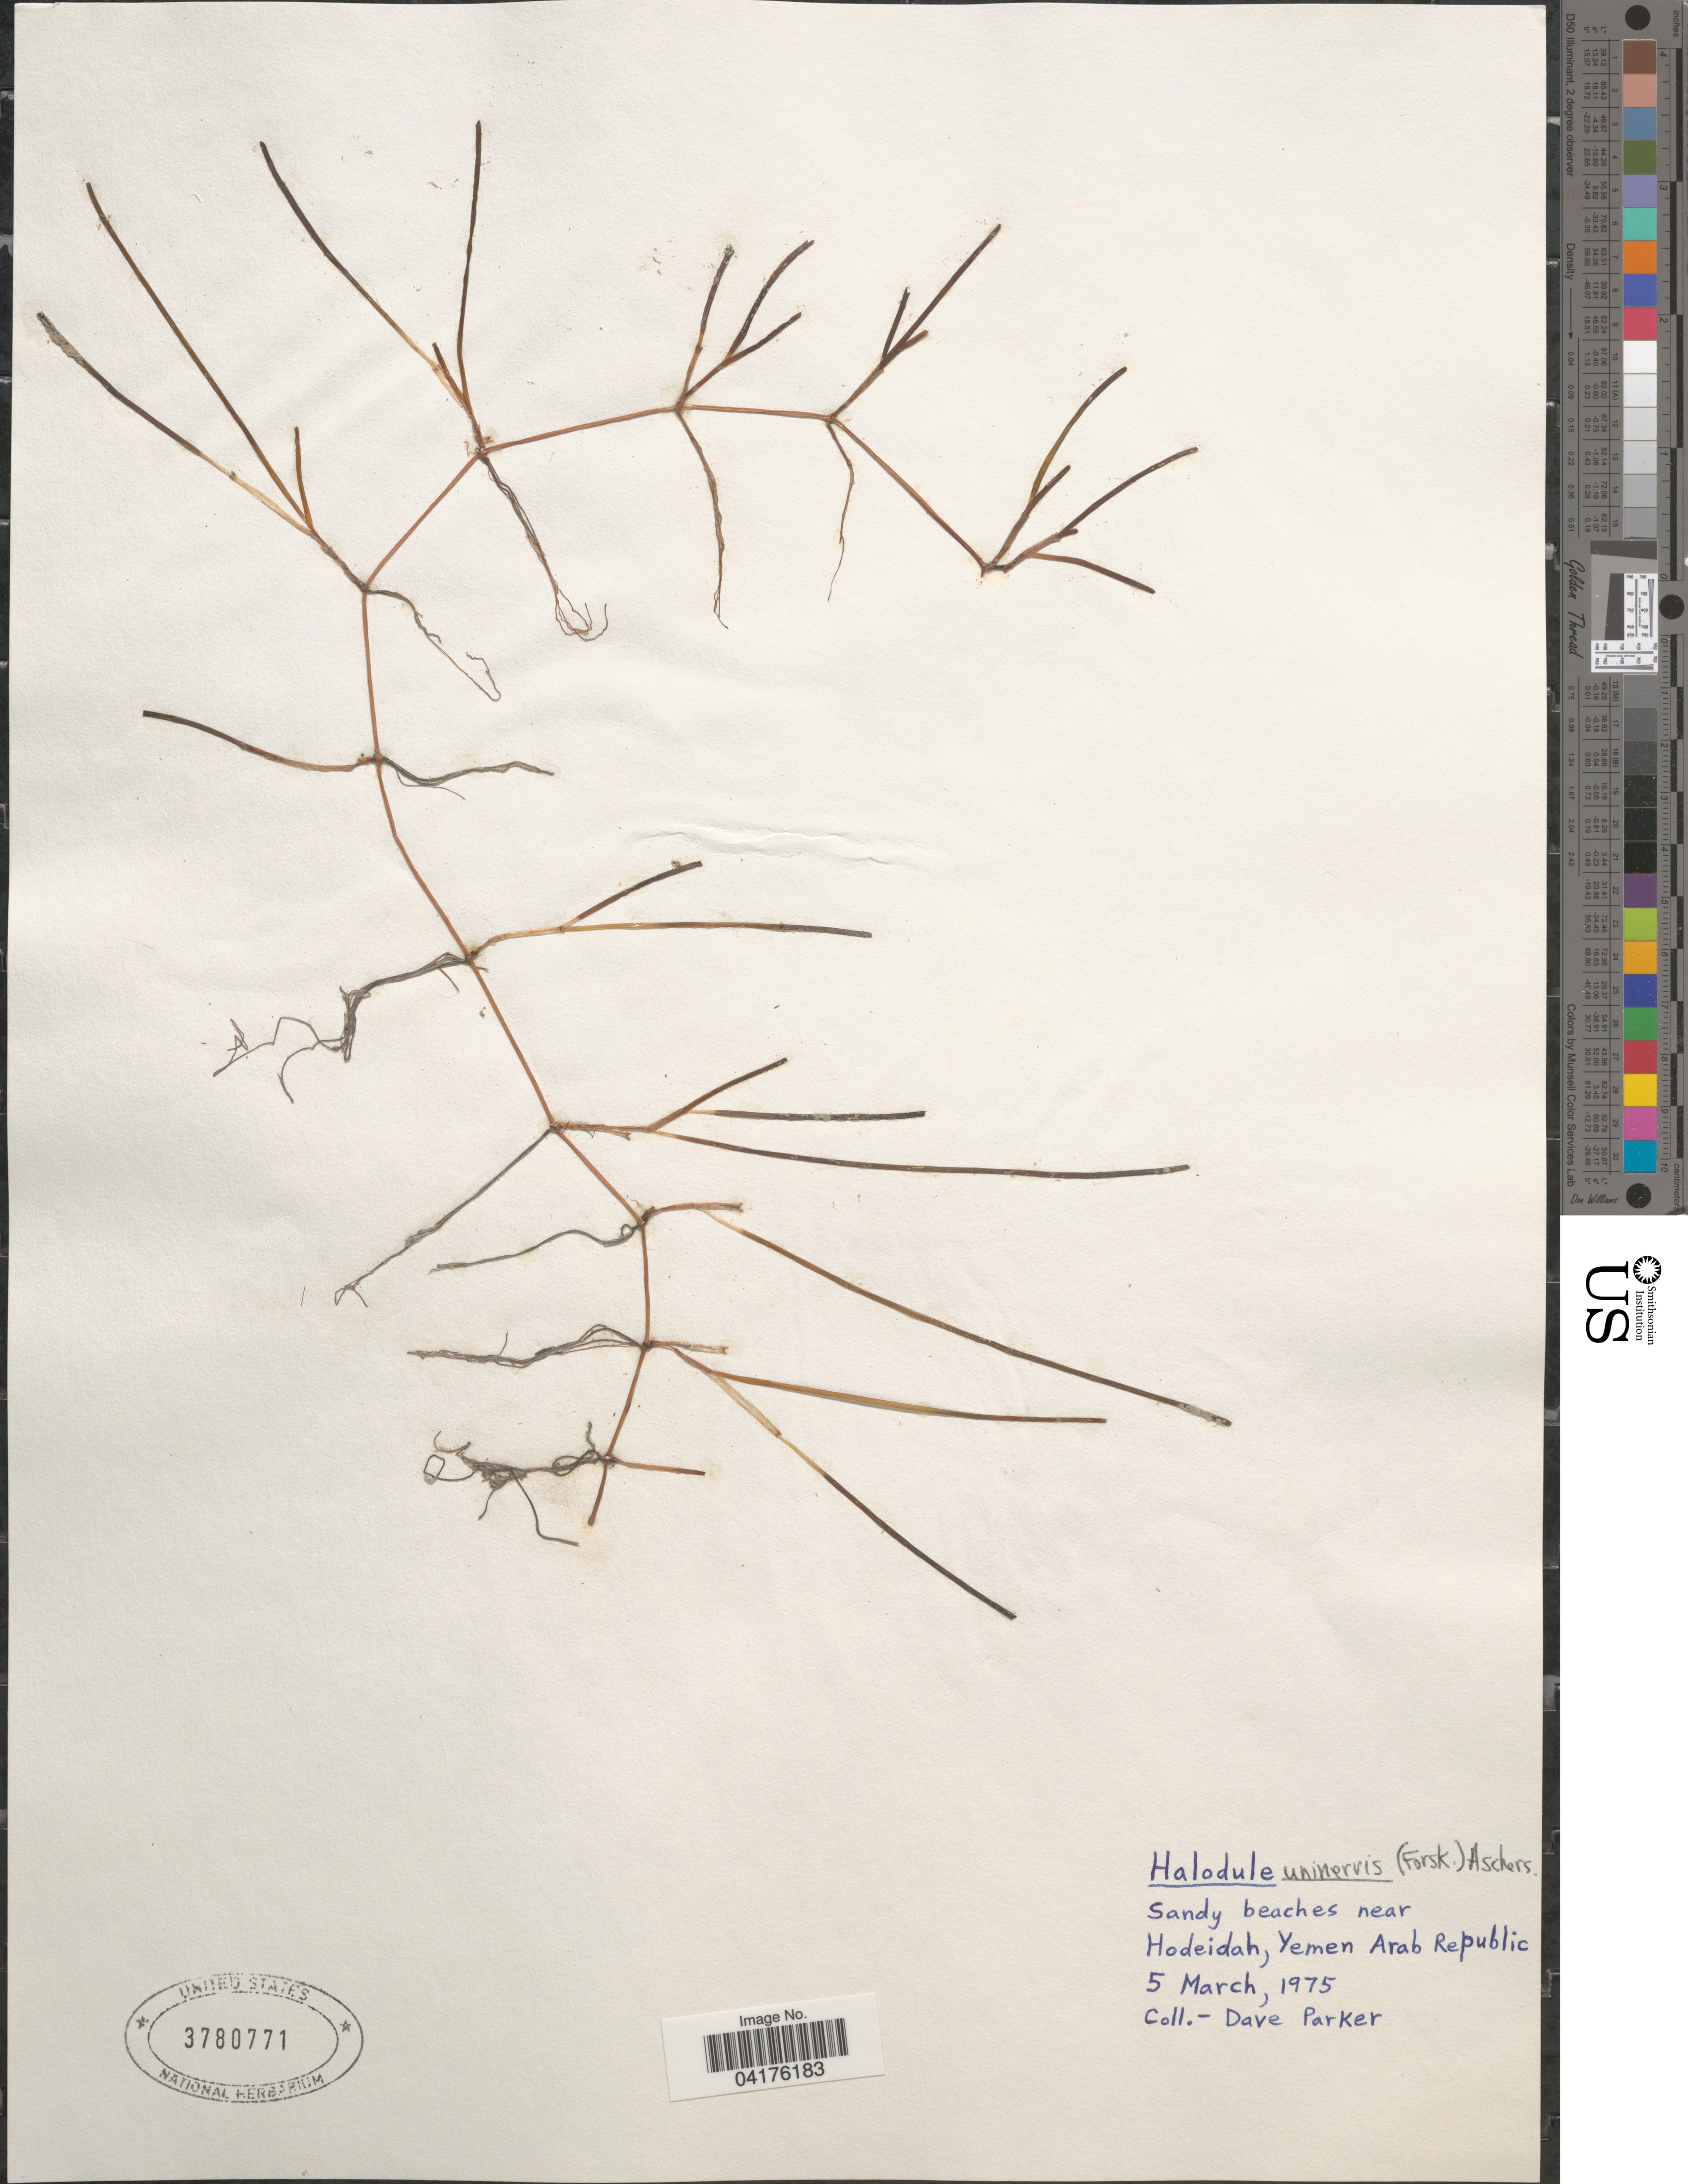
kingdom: Plantae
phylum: Tracheophyta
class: Liliopsida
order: Alismatales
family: Cymodoceaceae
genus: Halodule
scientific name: Halodule uninervis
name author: (Forssk.) Asch.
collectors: D. Parker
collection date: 1975-03-05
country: Yemen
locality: Sandy beaches near Hodeidah, Yemen Arab Republic.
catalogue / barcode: US 3780771